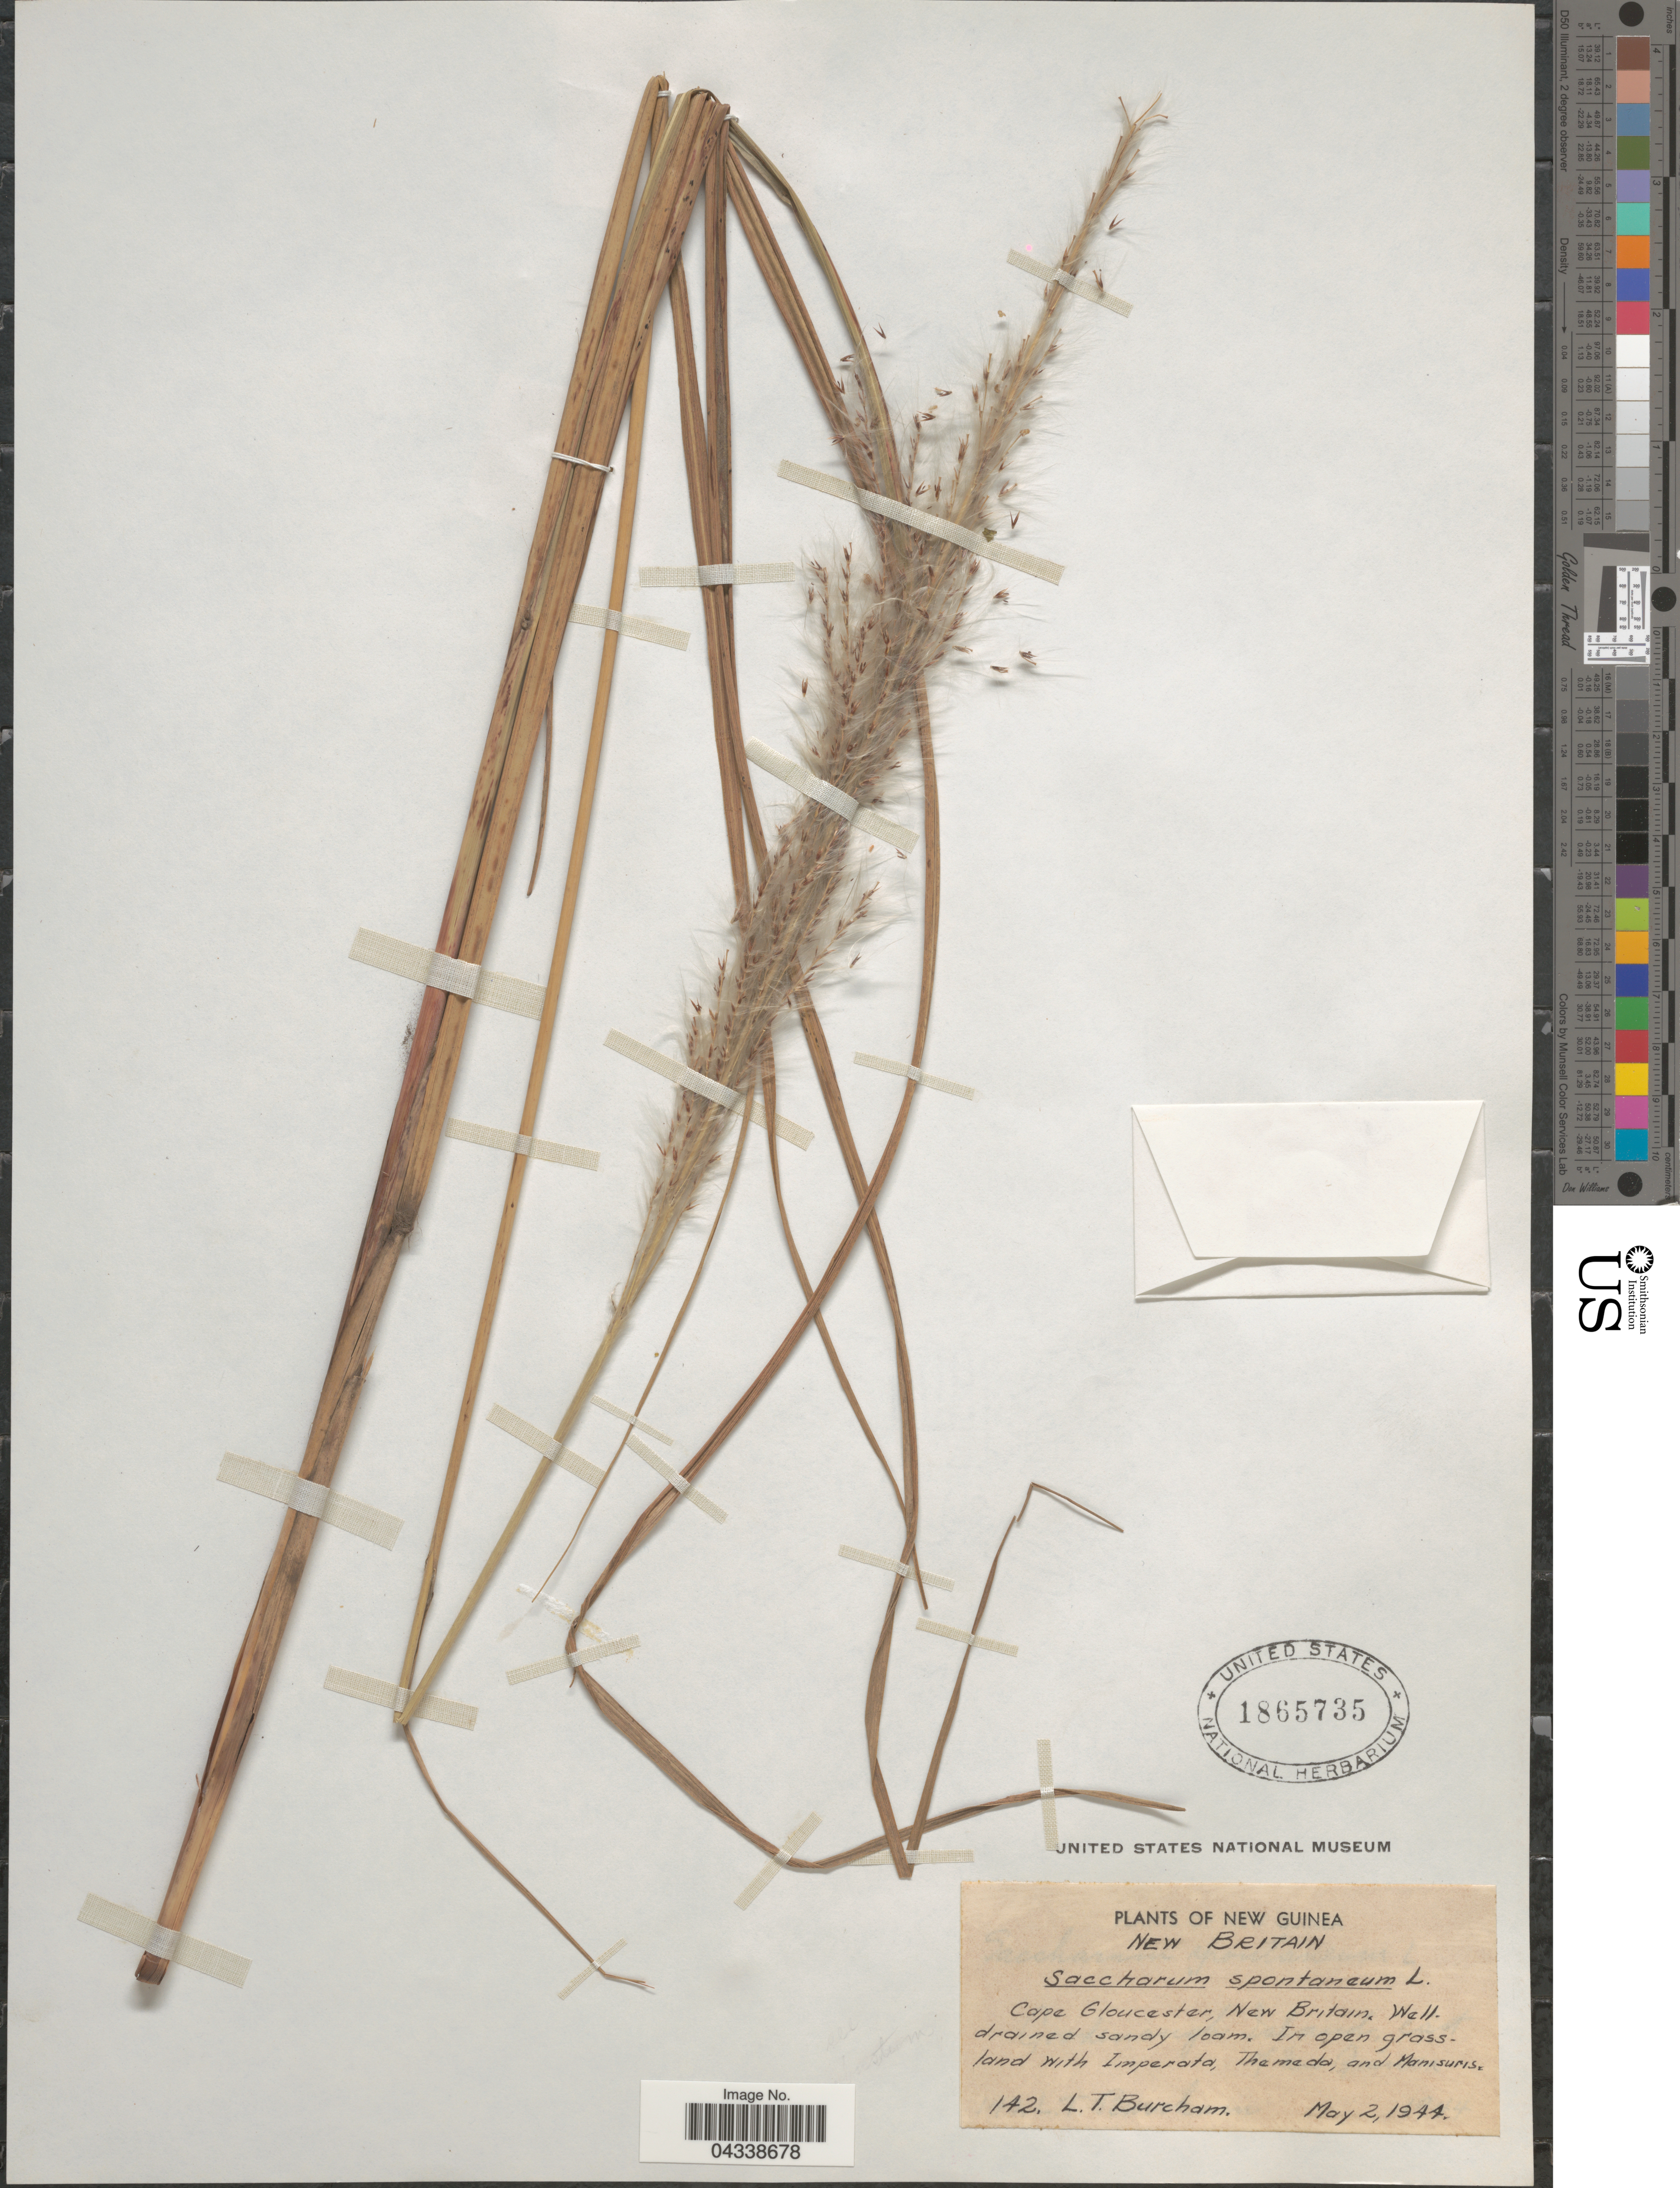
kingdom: Plantae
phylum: Tracheophyta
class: Liliopsida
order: Poales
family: Poaceae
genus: Saccharum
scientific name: Saccharum spontaneum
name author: L.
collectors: L. Burcham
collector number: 142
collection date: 1944-05-02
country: Papua New Guinea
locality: New Guinea. New Britain. Cape Gloucester, New Britain.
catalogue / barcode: US 1865735